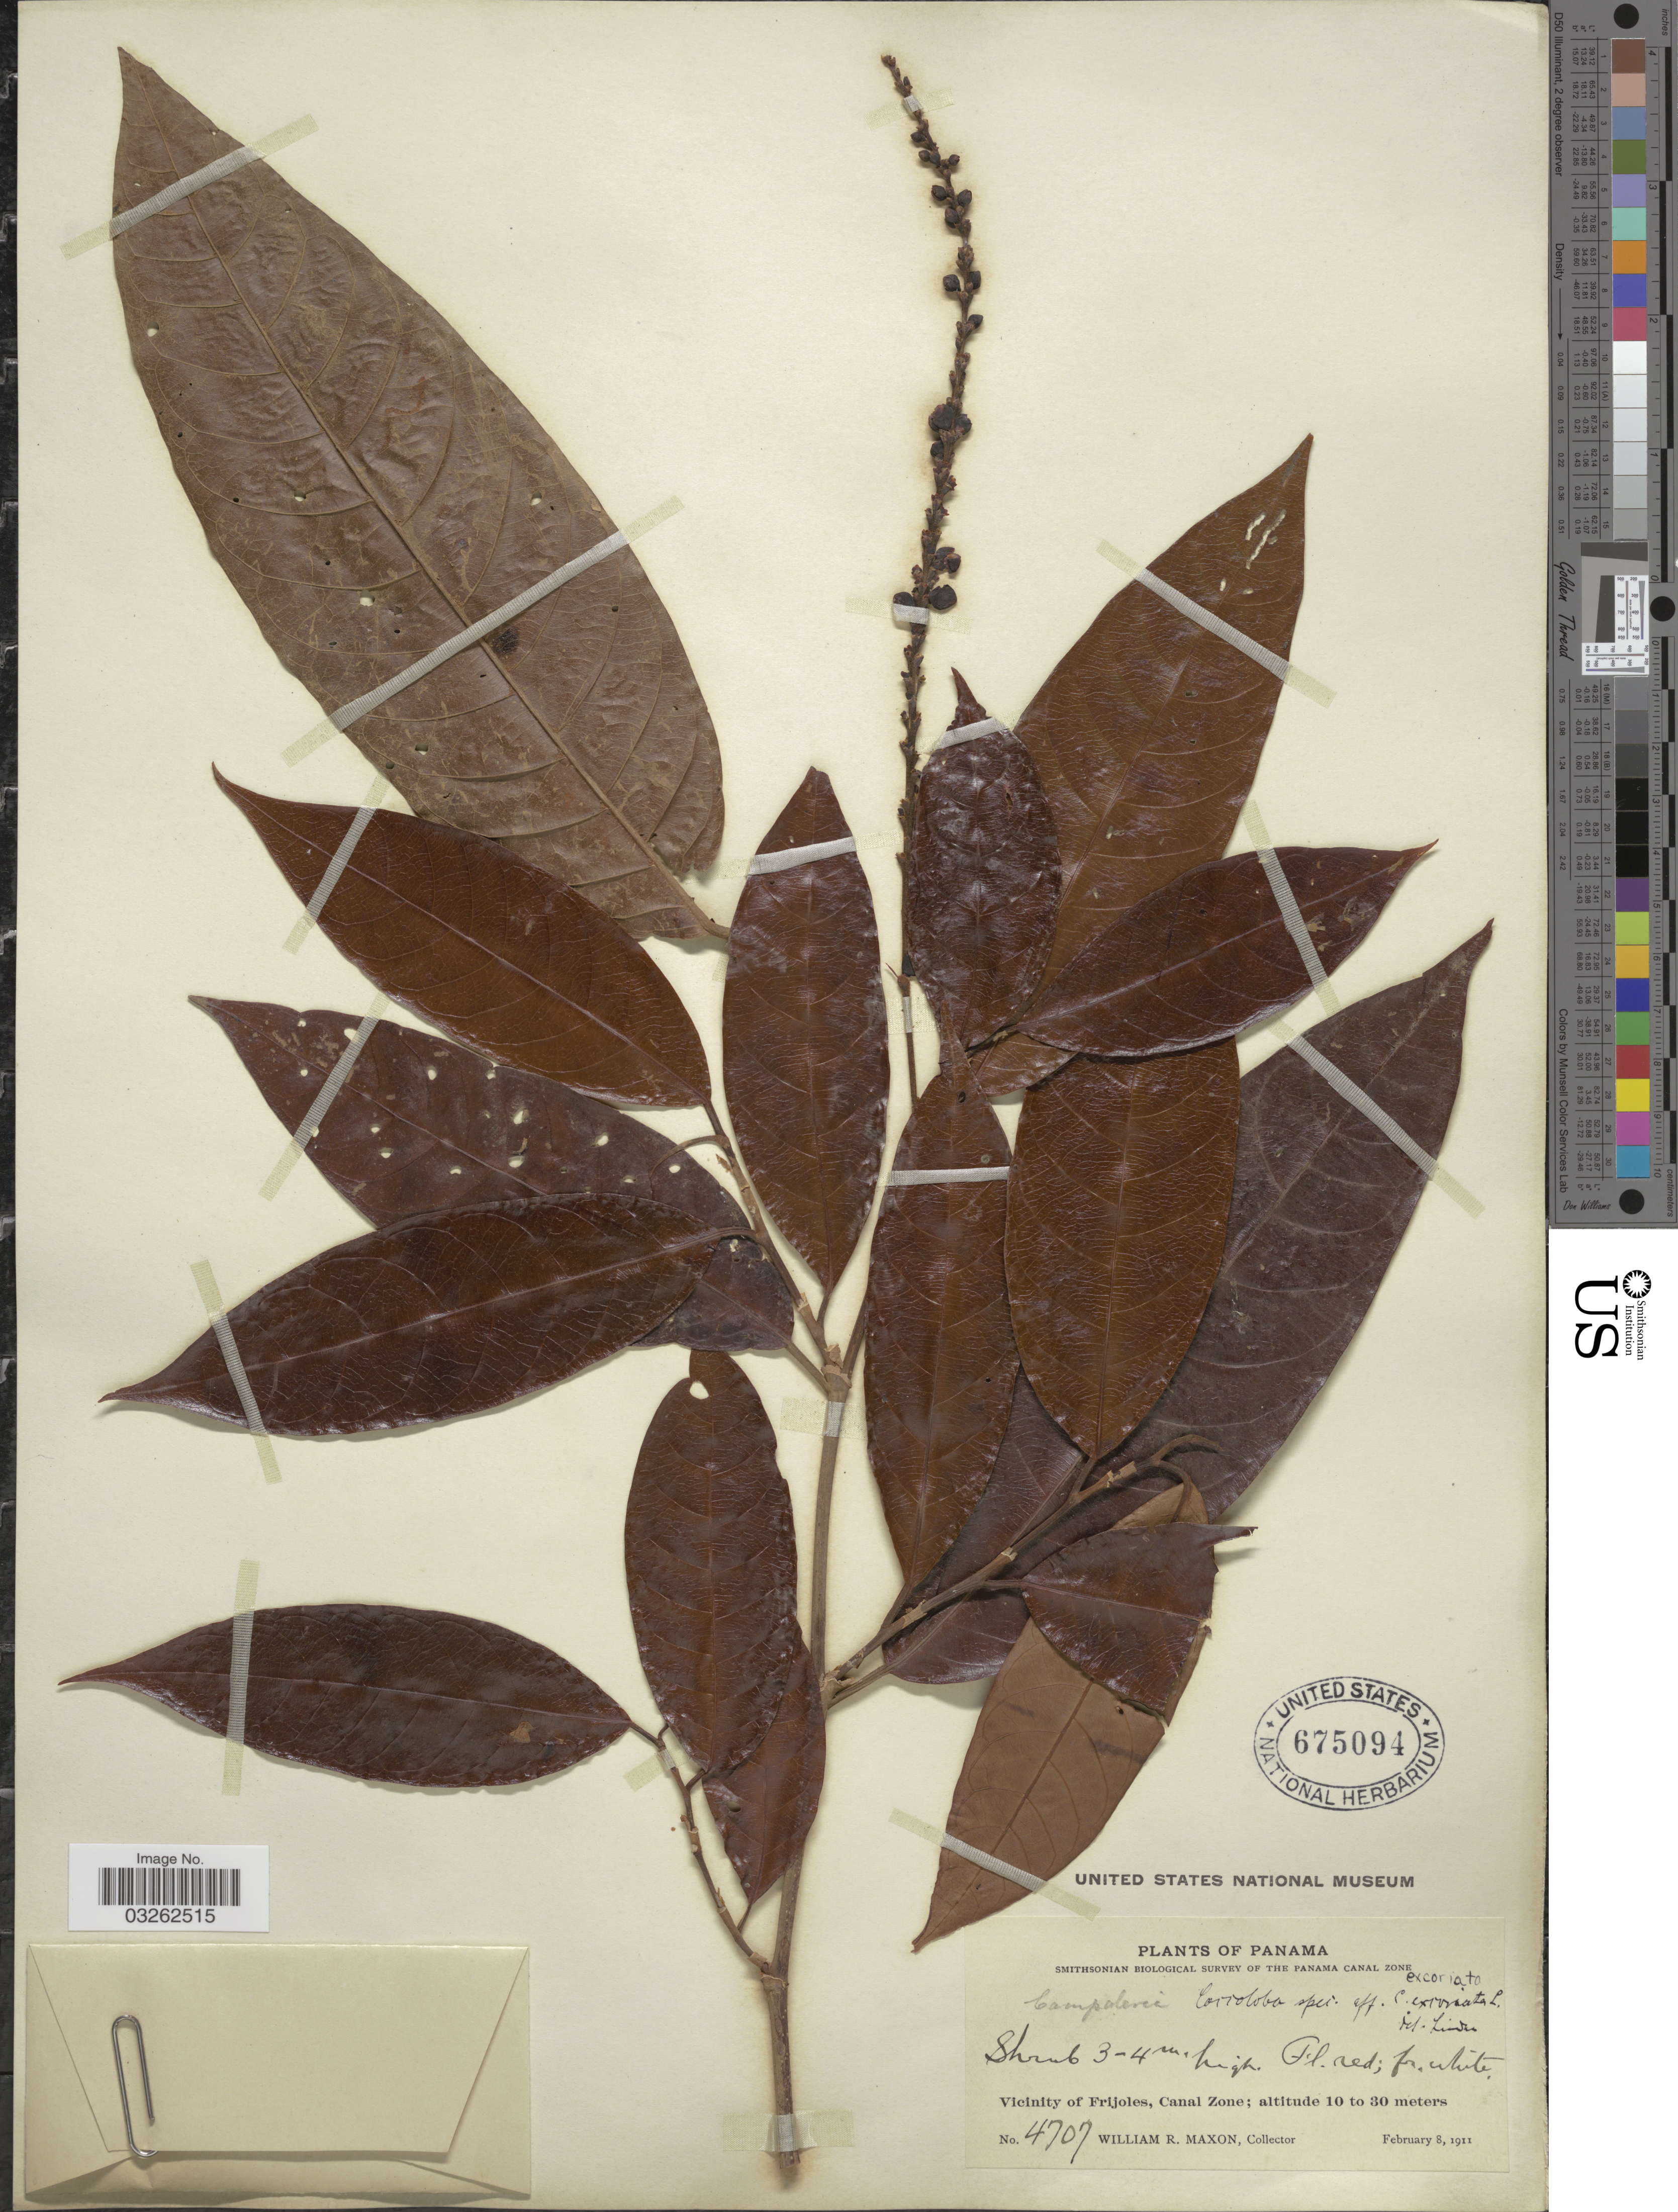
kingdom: Plantae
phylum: Tracheophyta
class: Magnoliopsida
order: Caryophyllales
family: Polygonaceae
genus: Coccoloba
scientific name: Coccoloba acuminata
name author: Kunth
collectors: W. R. Maxon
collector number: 4707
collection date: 1911-02-08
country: Panama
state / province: Colón / Panamá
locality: Vicinity of Frijoles, Canal Zone.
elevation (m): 10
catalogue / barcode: US 675094